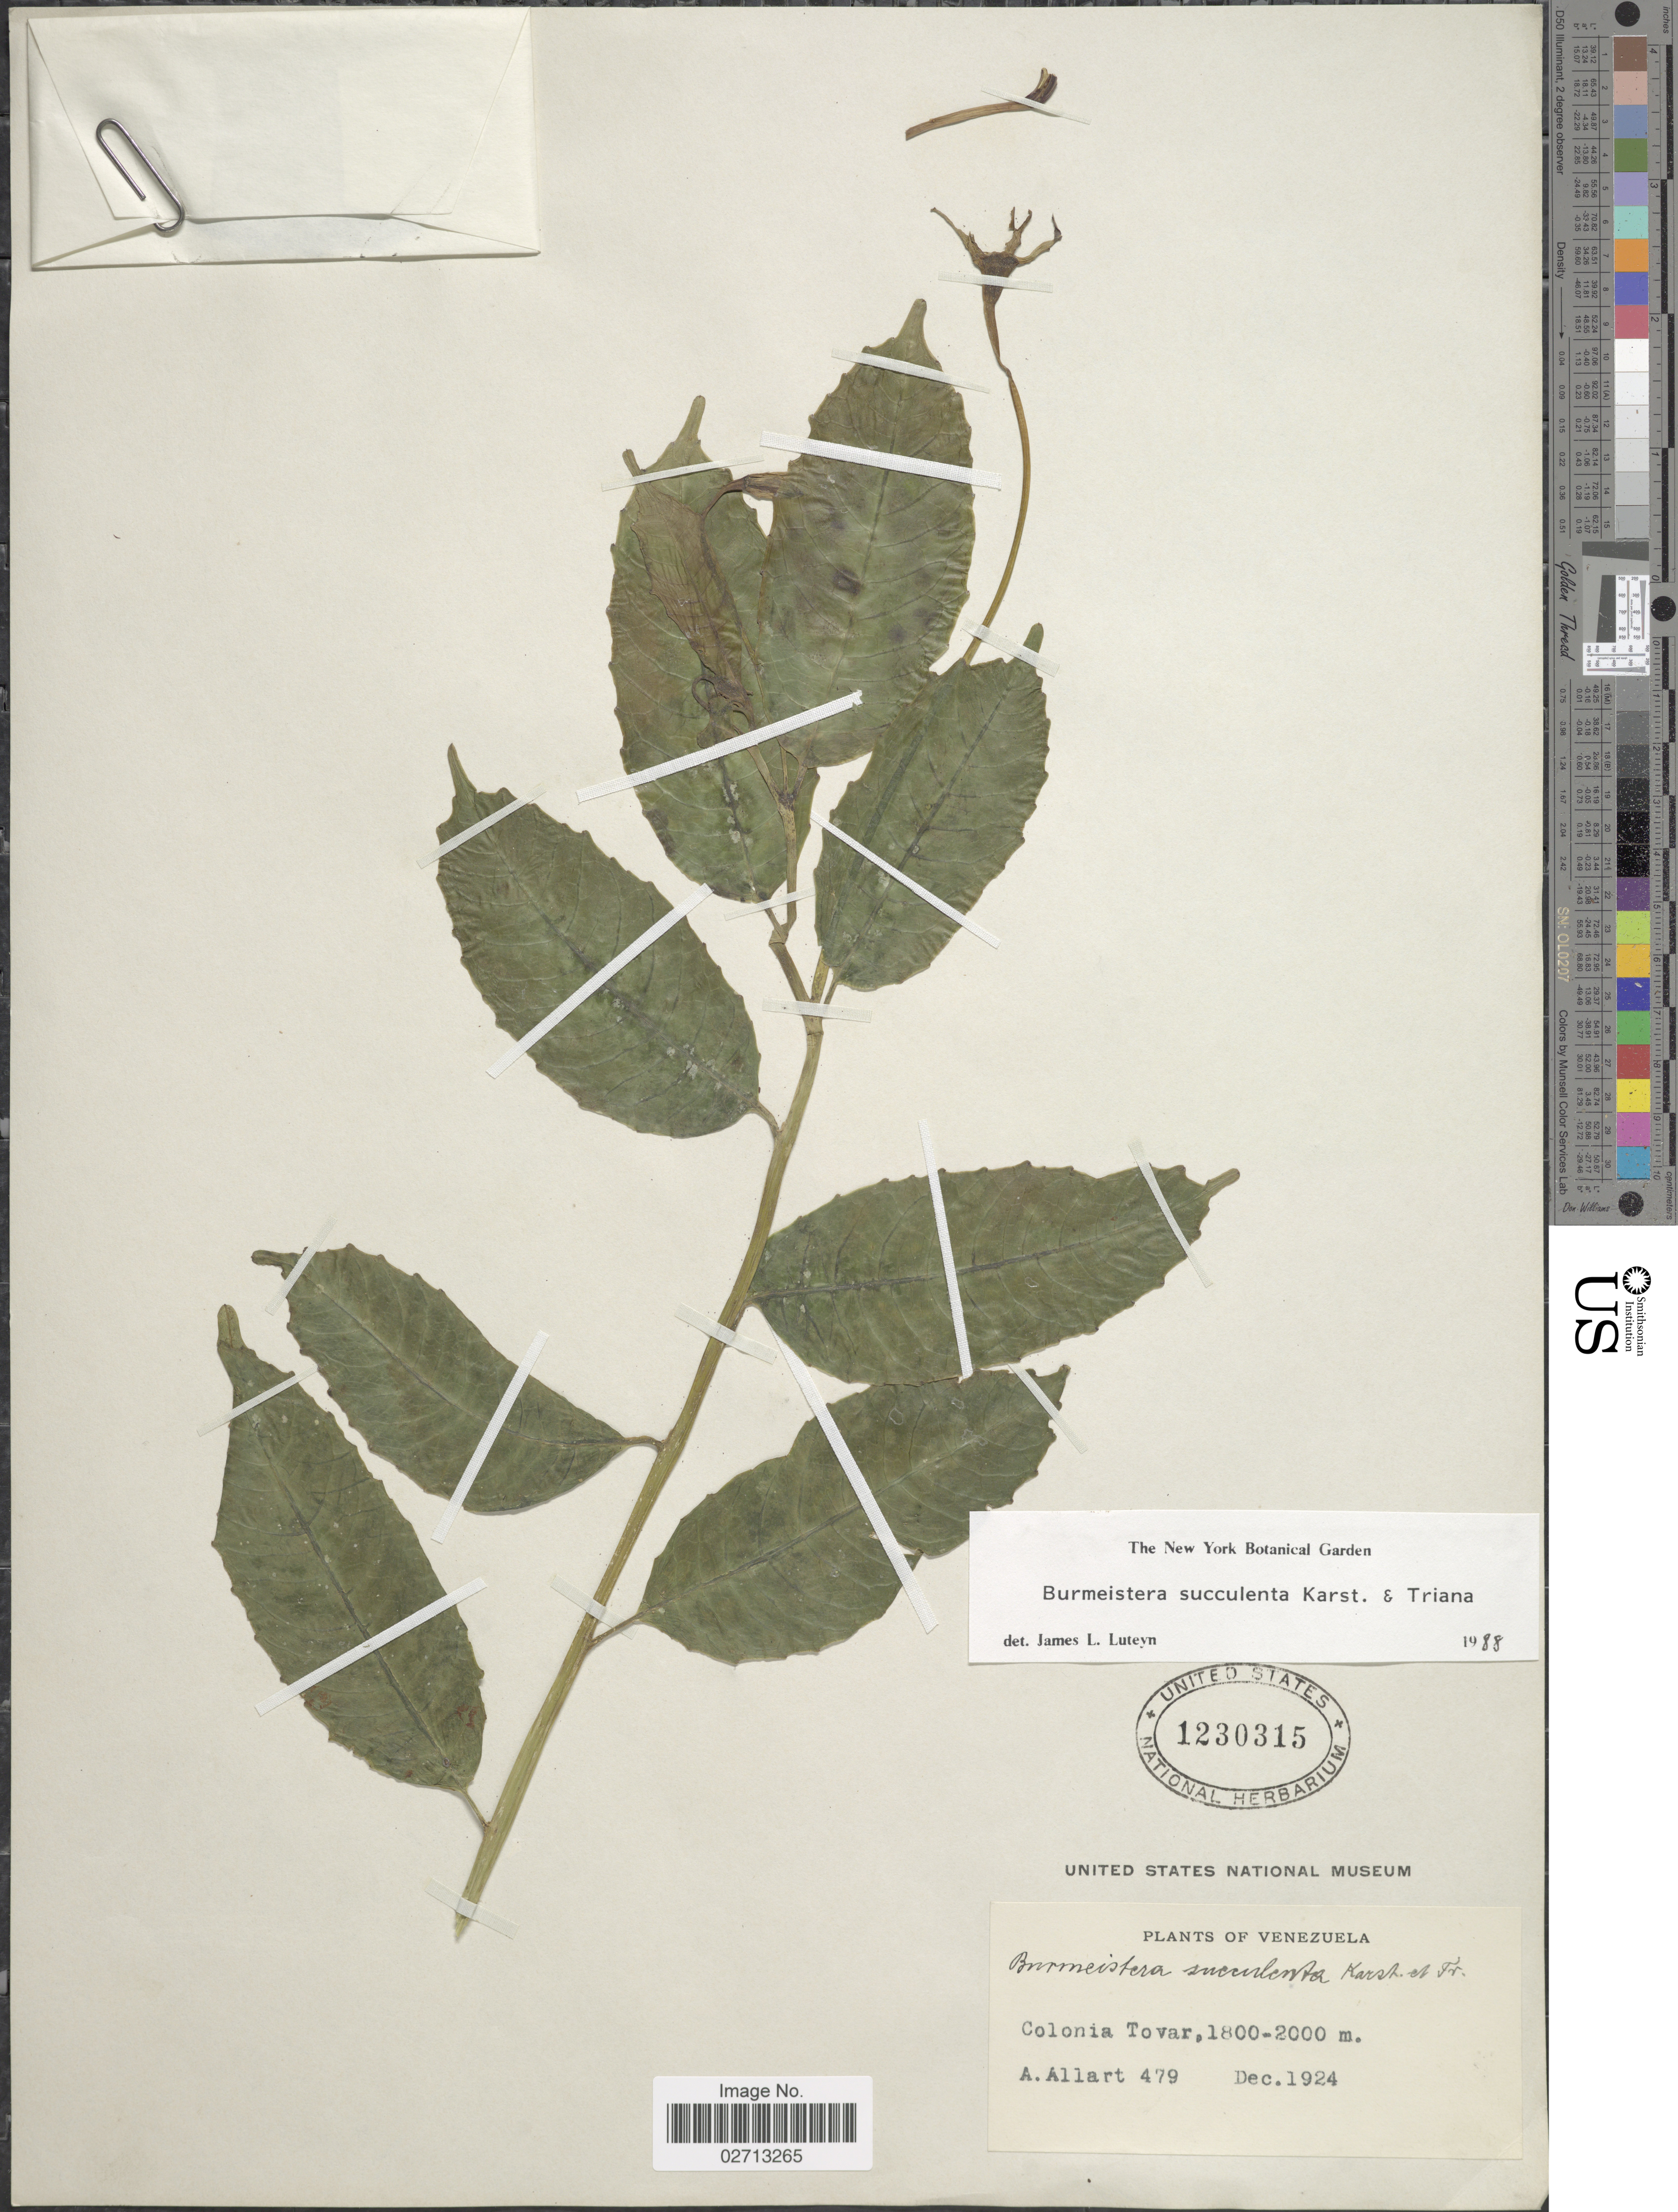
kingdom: Plantae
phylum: Tracheophyta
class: Magnoliopsida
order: Asterales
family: Campanulaceae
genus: Burmeistera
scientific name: Burmeistera succulenta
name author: H. Karst. & Triana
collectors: A. Allart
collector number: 479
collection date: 1924-12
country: Venezuela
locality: Colonia Tovar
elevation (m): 1800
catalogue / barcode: US 1230315